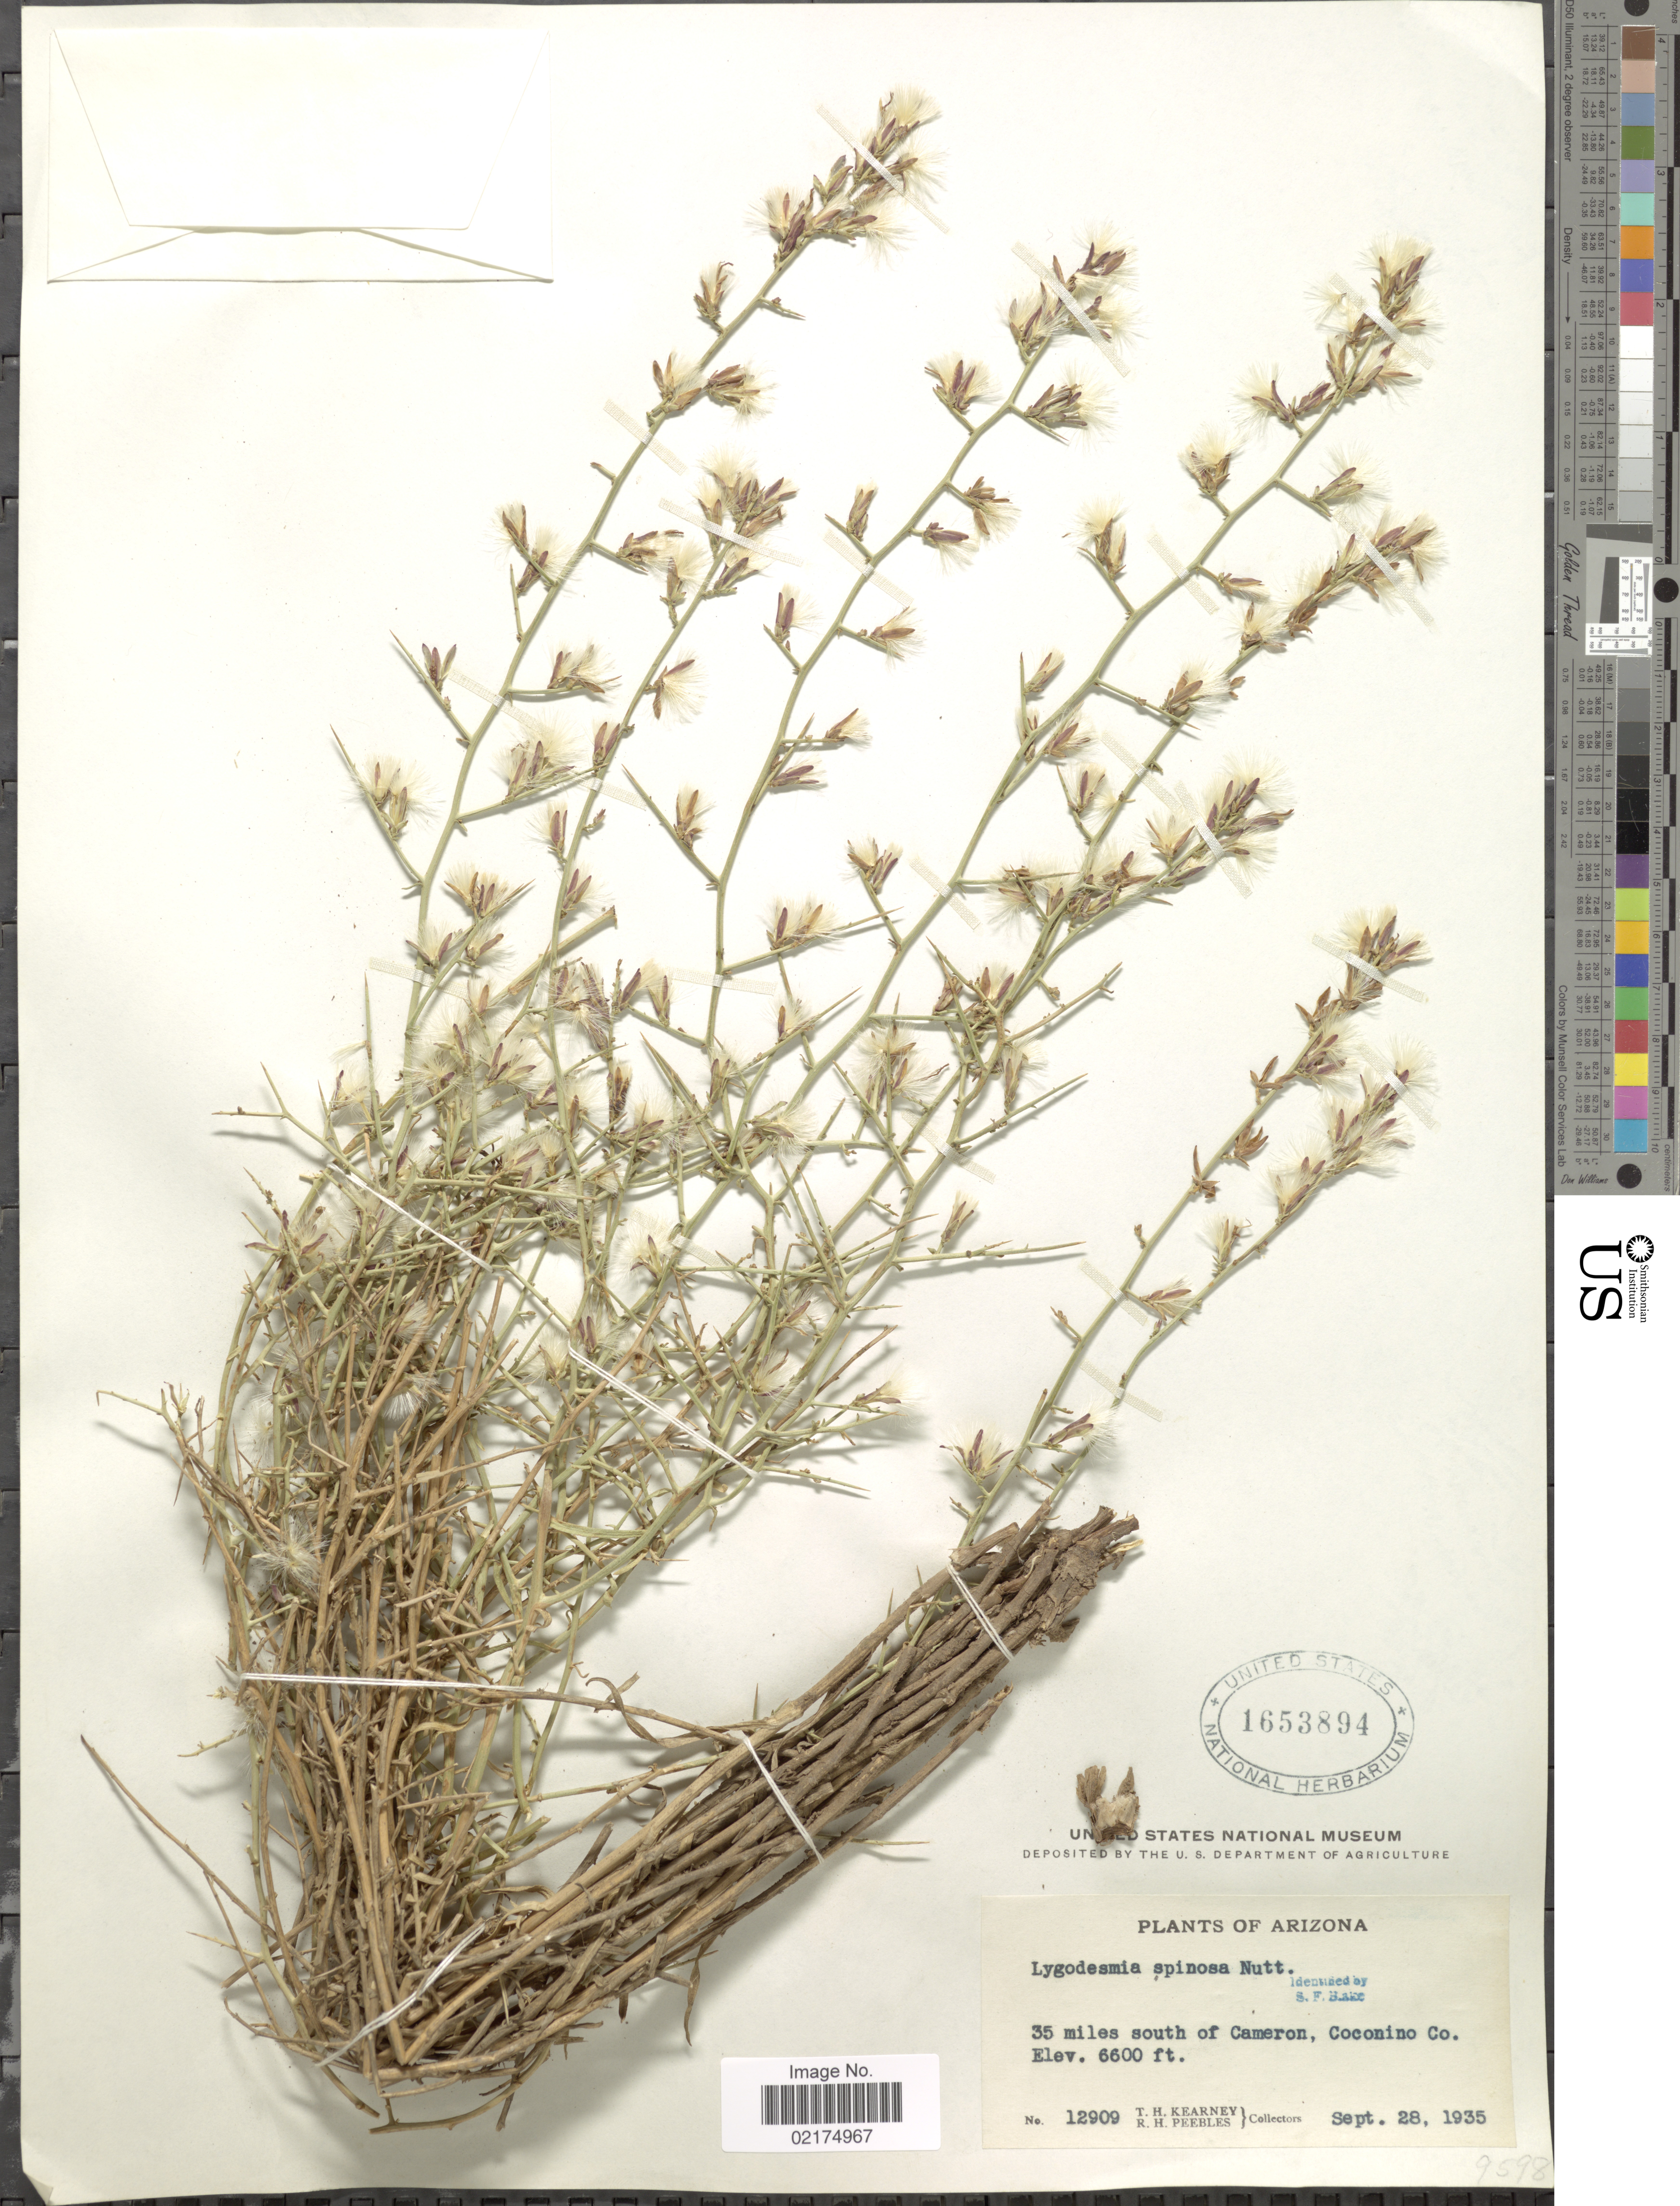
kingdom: Plantae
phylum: Tracheophyta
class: Magnoliopsida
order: Asterales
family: Asteraceae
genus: Pleiacanthus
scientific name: Pleiacanthus spinosus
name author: (Nutt.) Rydb.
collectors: T. H. Kearney & R. H. Peebles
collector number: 12909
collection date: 1935-09-28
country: United States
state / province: Arizona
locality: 35 miles south of Cameron, Coconino Co.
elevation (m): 2012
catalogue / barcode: US 1653894